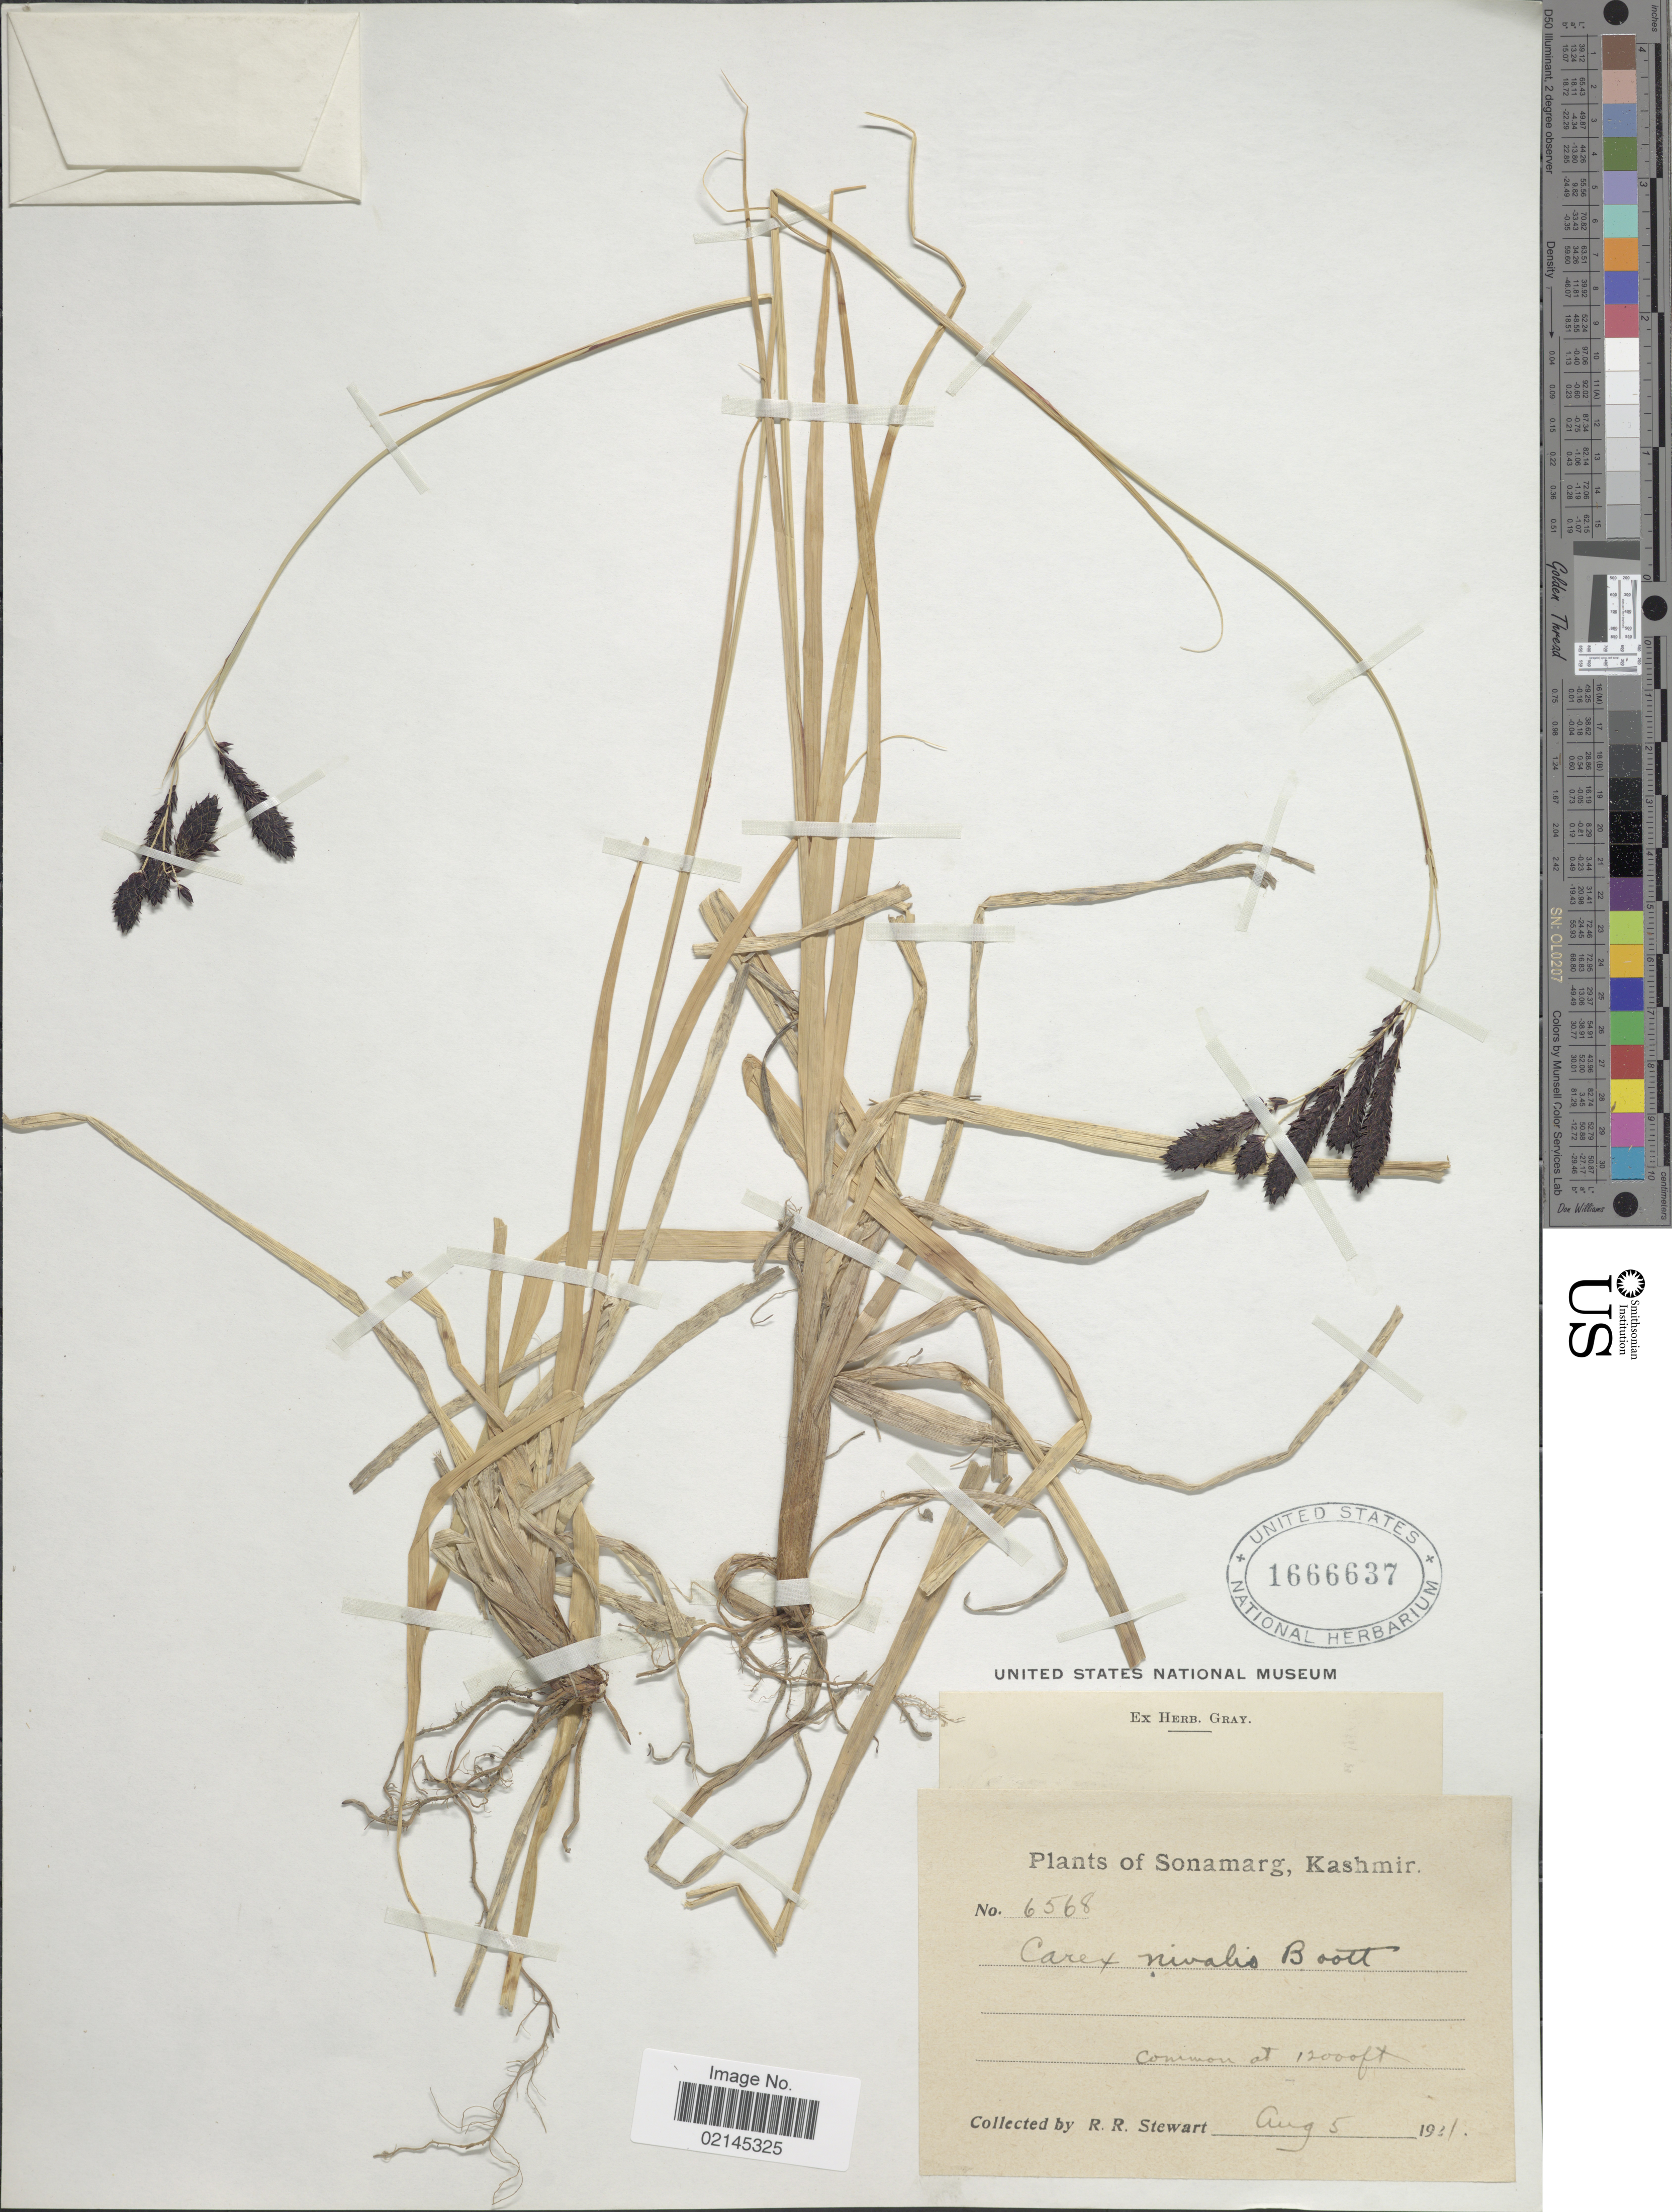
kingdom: Plantae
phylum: Tracheophyta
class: Liliopsida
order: Poales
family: Cyperaceae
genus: Carex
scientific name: Carex nivalis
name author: Boott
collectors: R. R. Stewart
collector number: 6568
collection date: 1921-08-05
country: India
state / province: Jammu and Kashmir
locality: Sonamarg, Kashmir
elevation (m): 3658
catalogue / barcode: US 1666637